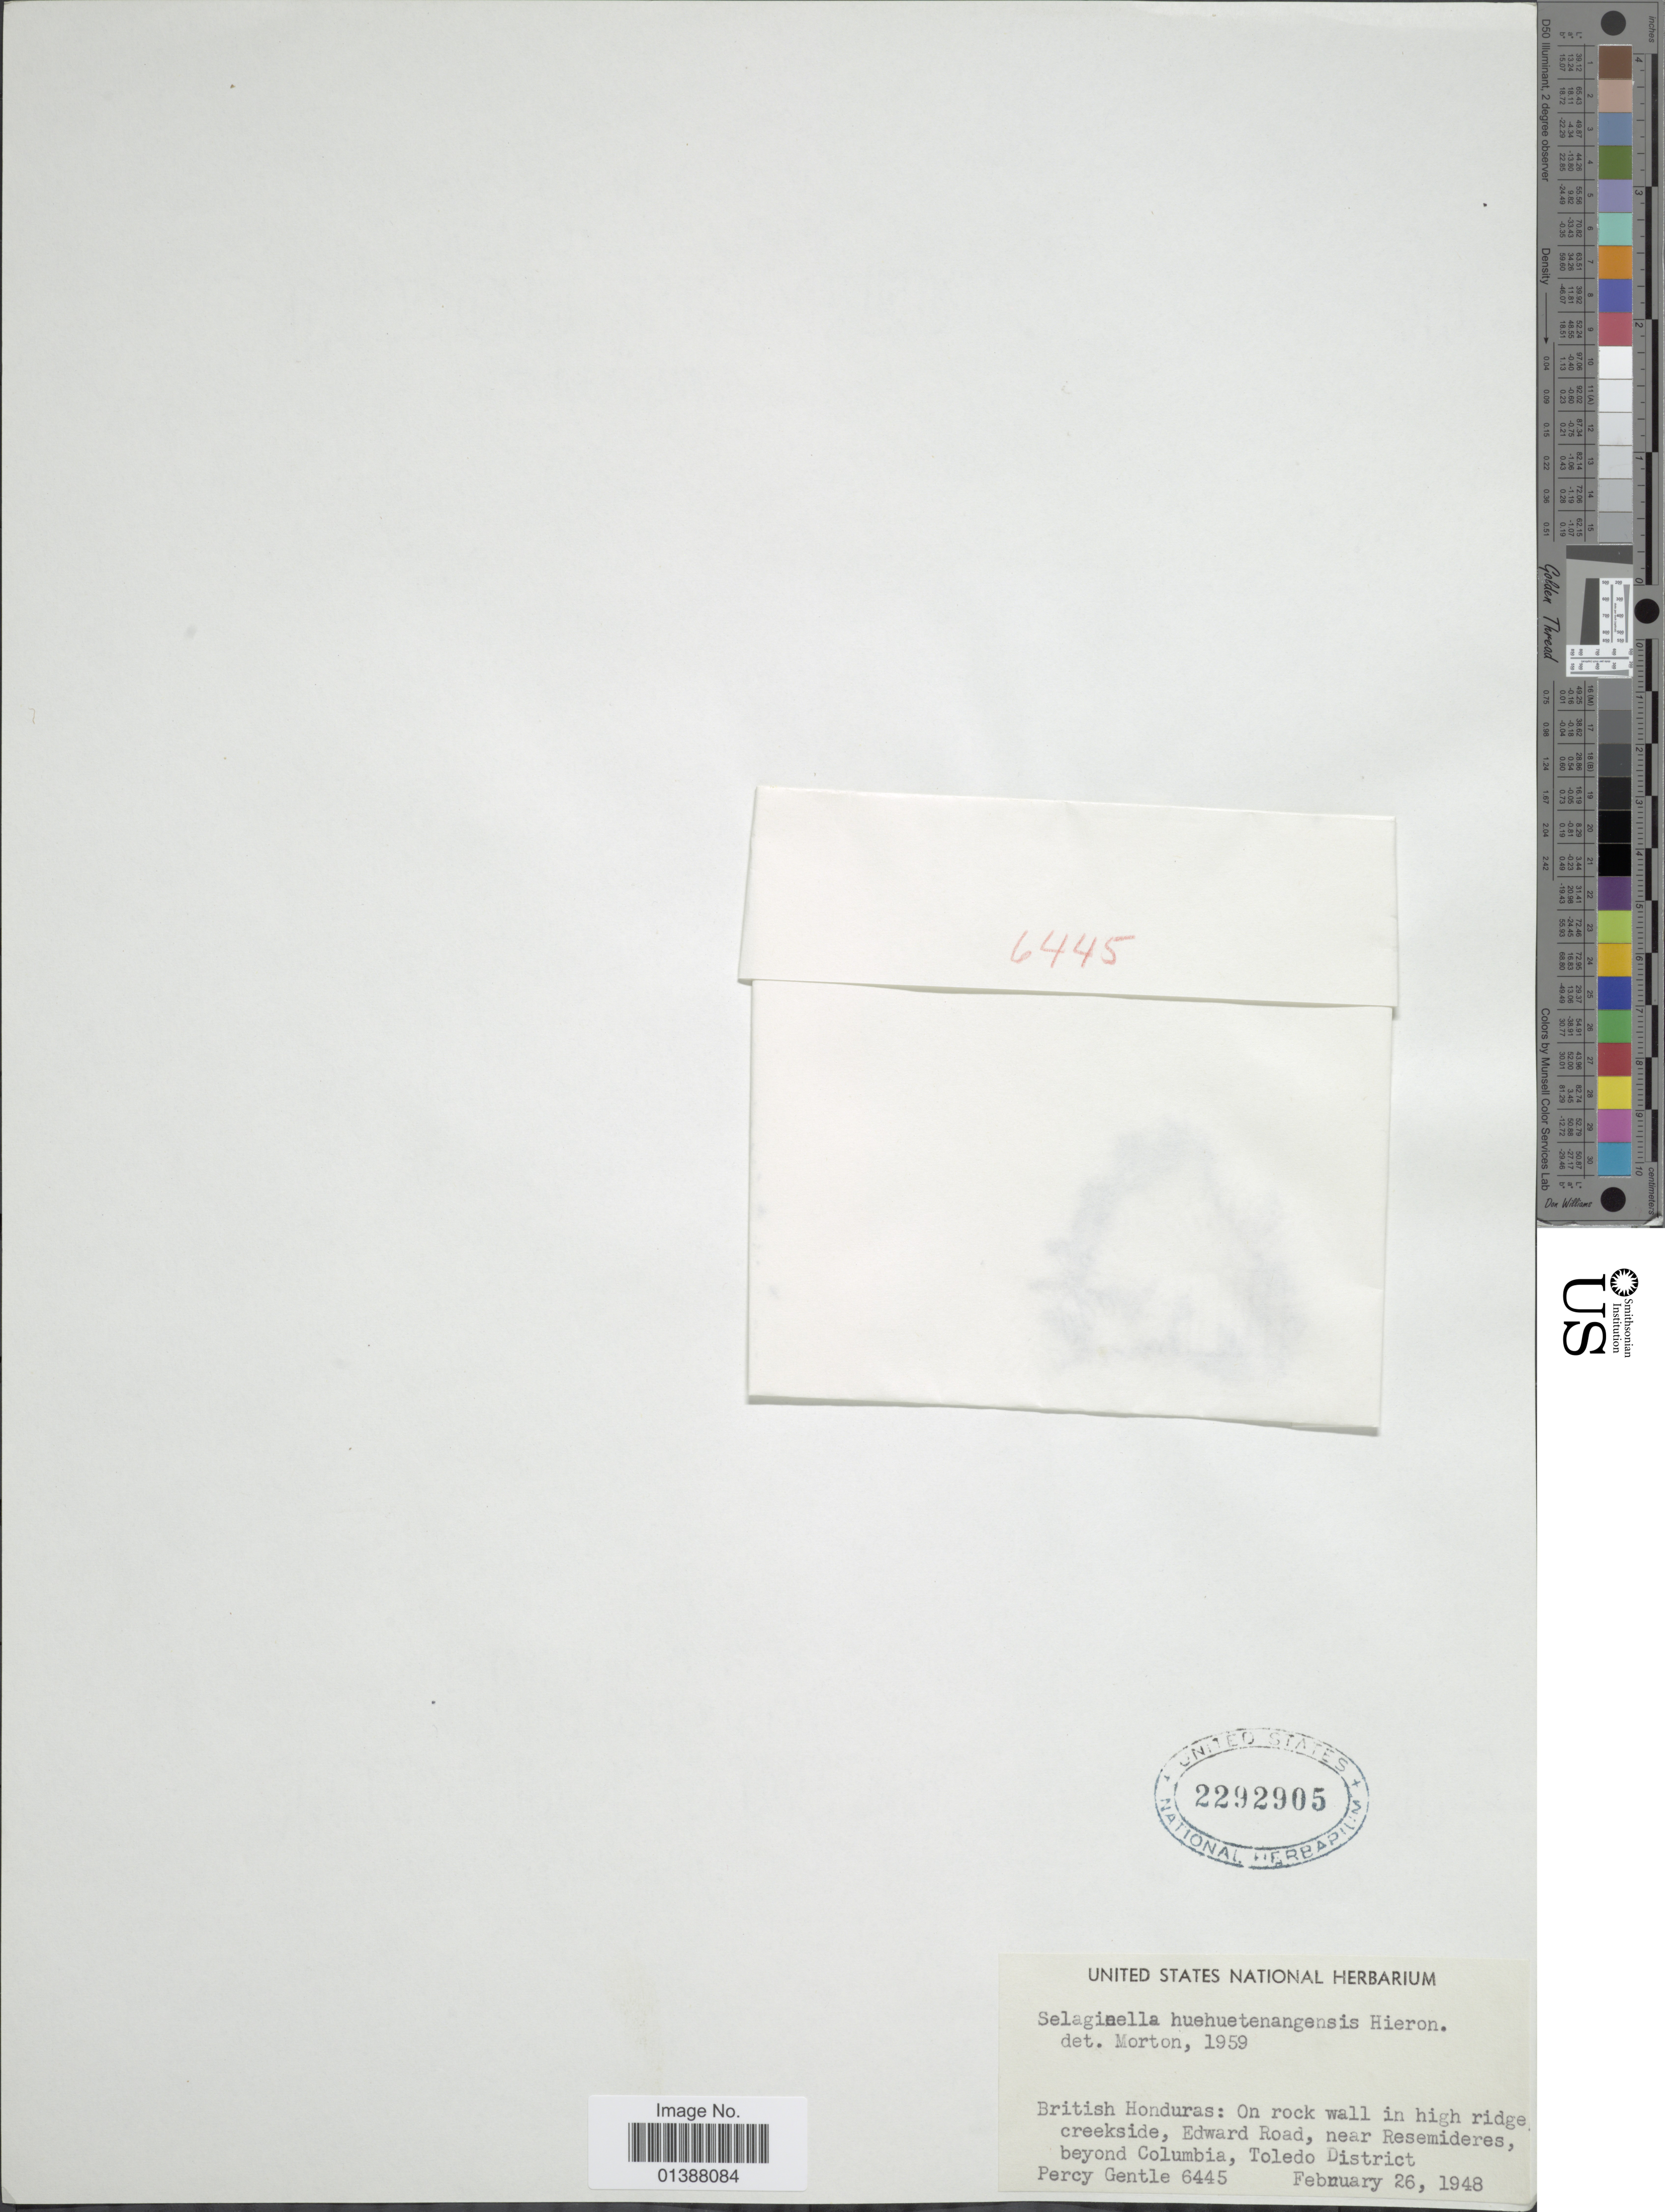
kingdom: Plantae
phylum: Tracheophyta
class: Lycopodiopsida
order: Selaginellales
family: Selaginellaceae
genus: Selaginella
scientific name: Selaginella huehuetenangensis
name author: Hieron.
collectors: P. H. Gentle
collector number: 6445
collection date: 1948-02-26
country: Belize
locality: British Honduras: On rock wall in high ridge creekside,Edwar Road, near Resemideres, beyond Columbia, Toledo District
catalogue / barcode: US 2292905